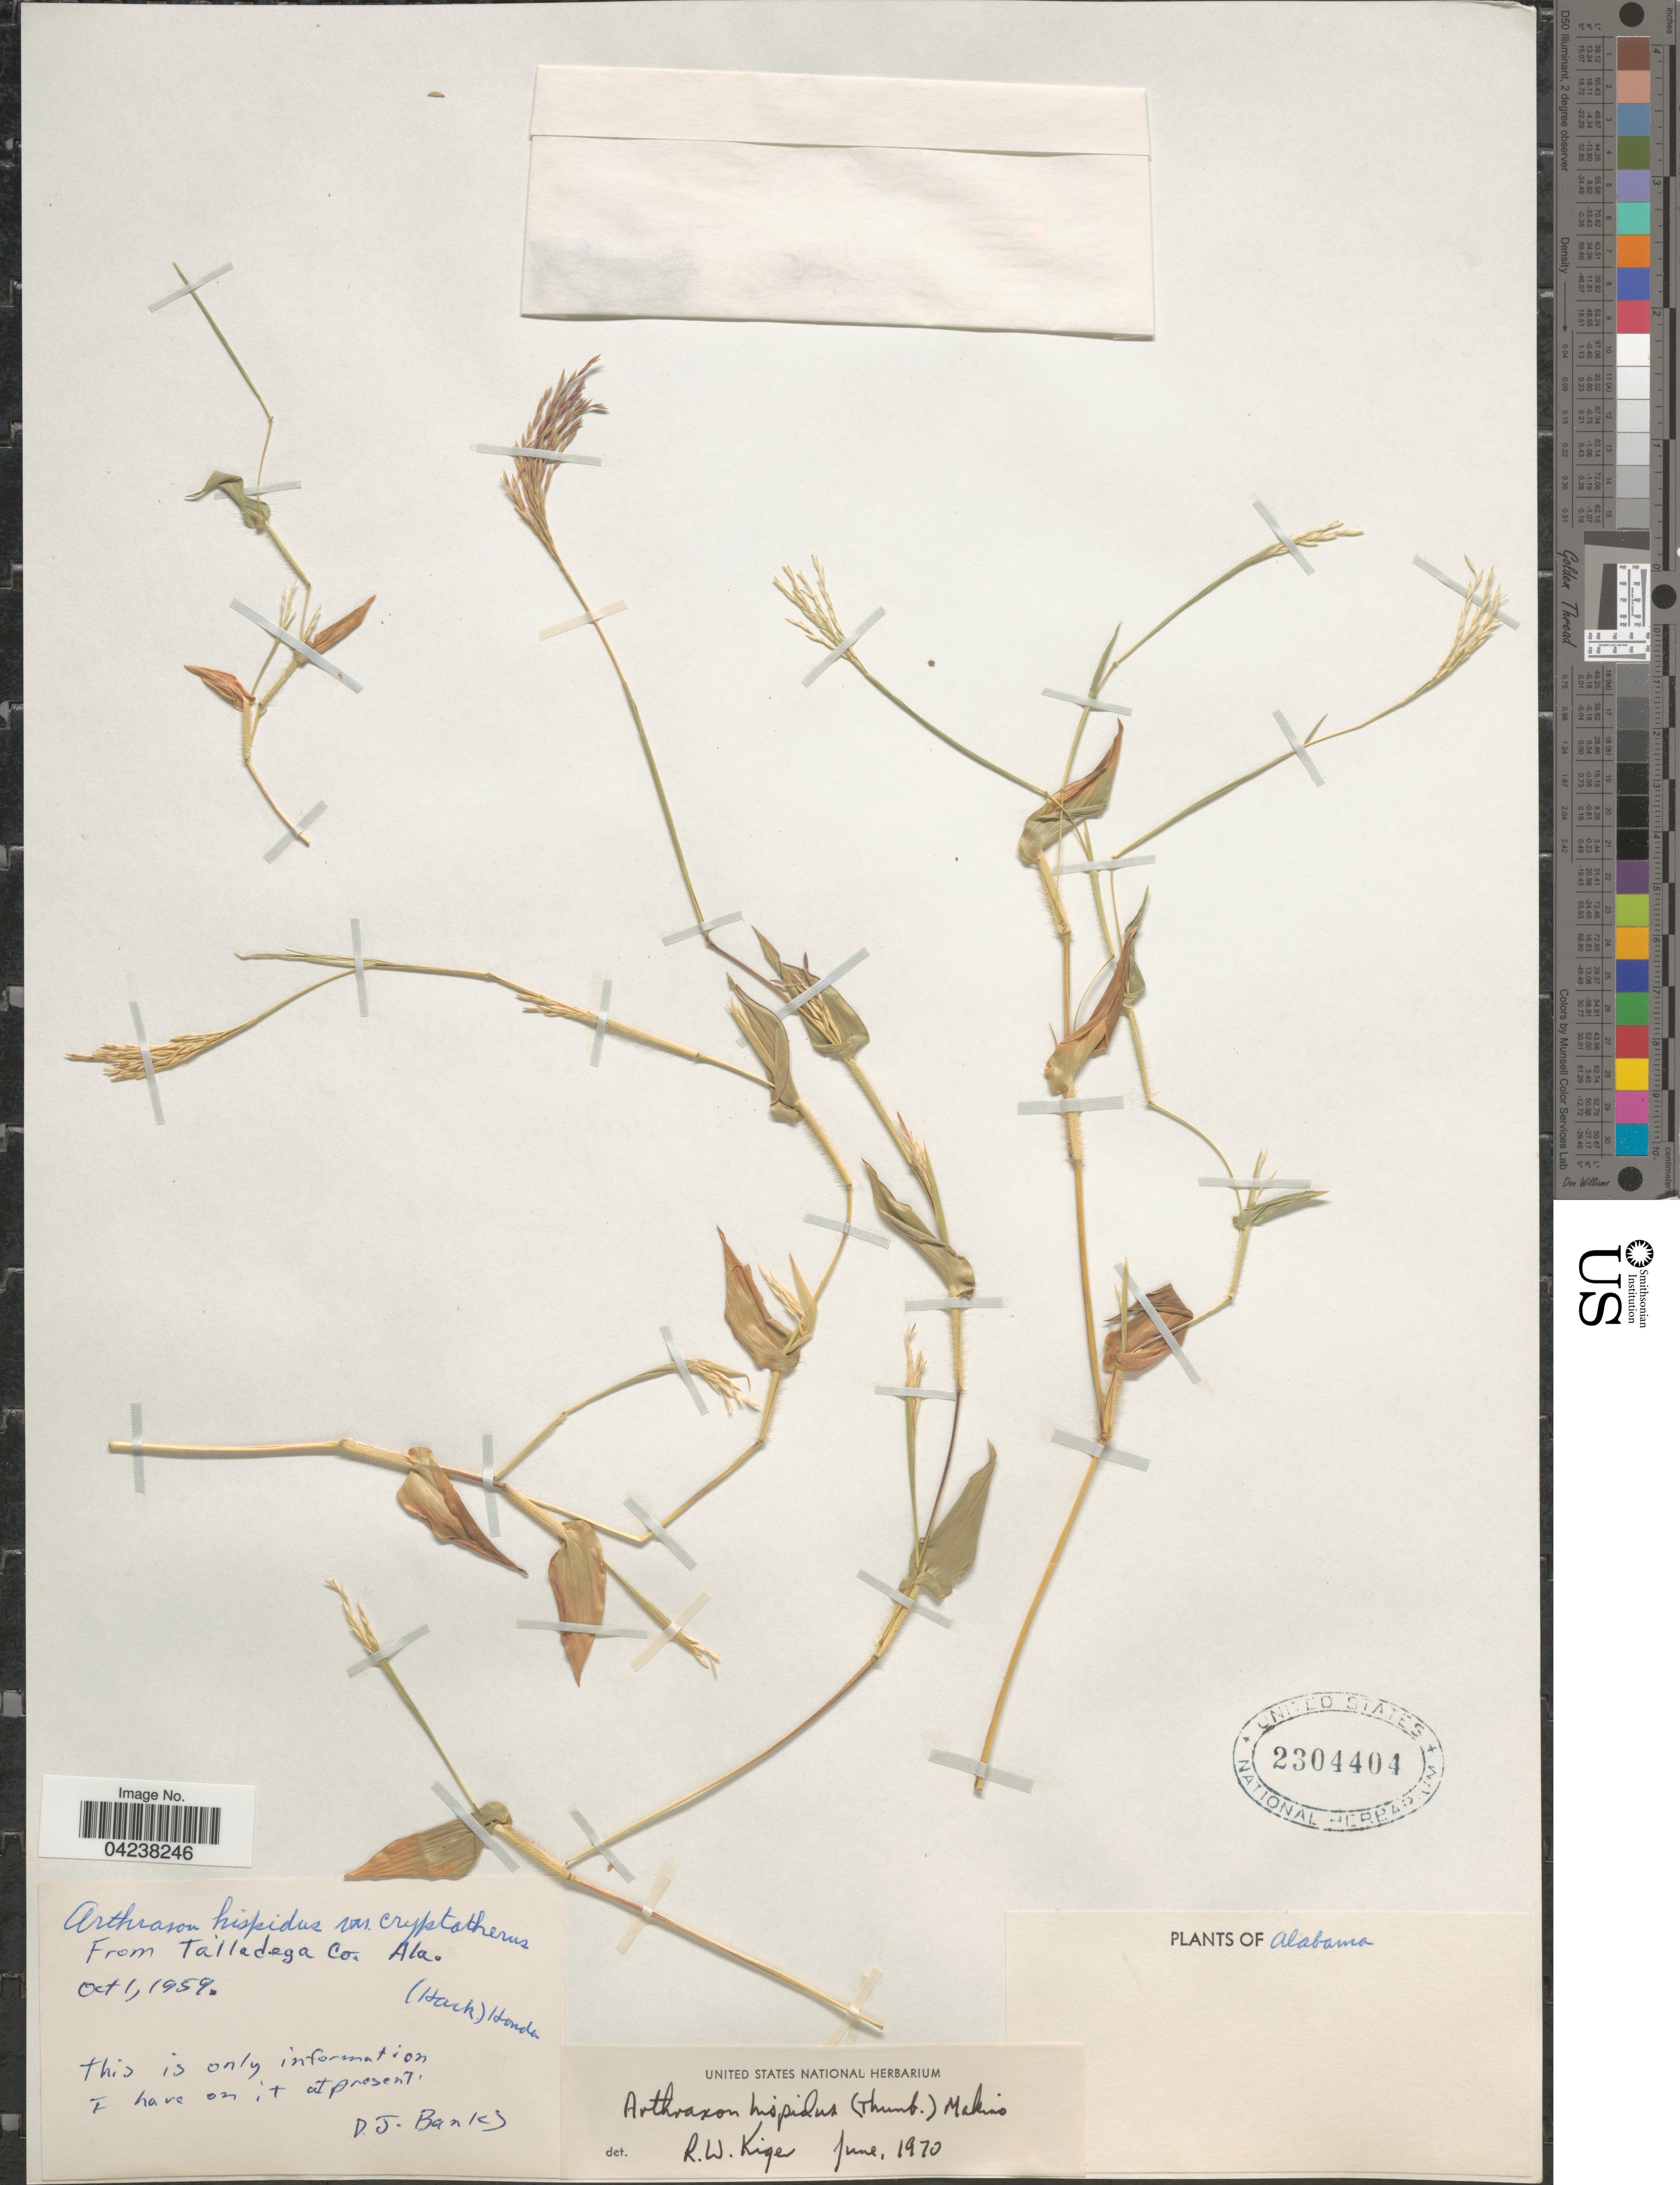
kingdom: Plantae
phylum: Tracheophyta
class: Liliopsida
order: Poales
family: Poaceae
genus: Arthraxon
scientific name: Arthraxon hispidus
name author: (Thunb.) Makino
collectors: D. J. Banks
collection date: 1959-10-01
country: United States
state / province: Alabama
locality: Talladega Co.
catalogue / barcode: US 2304404